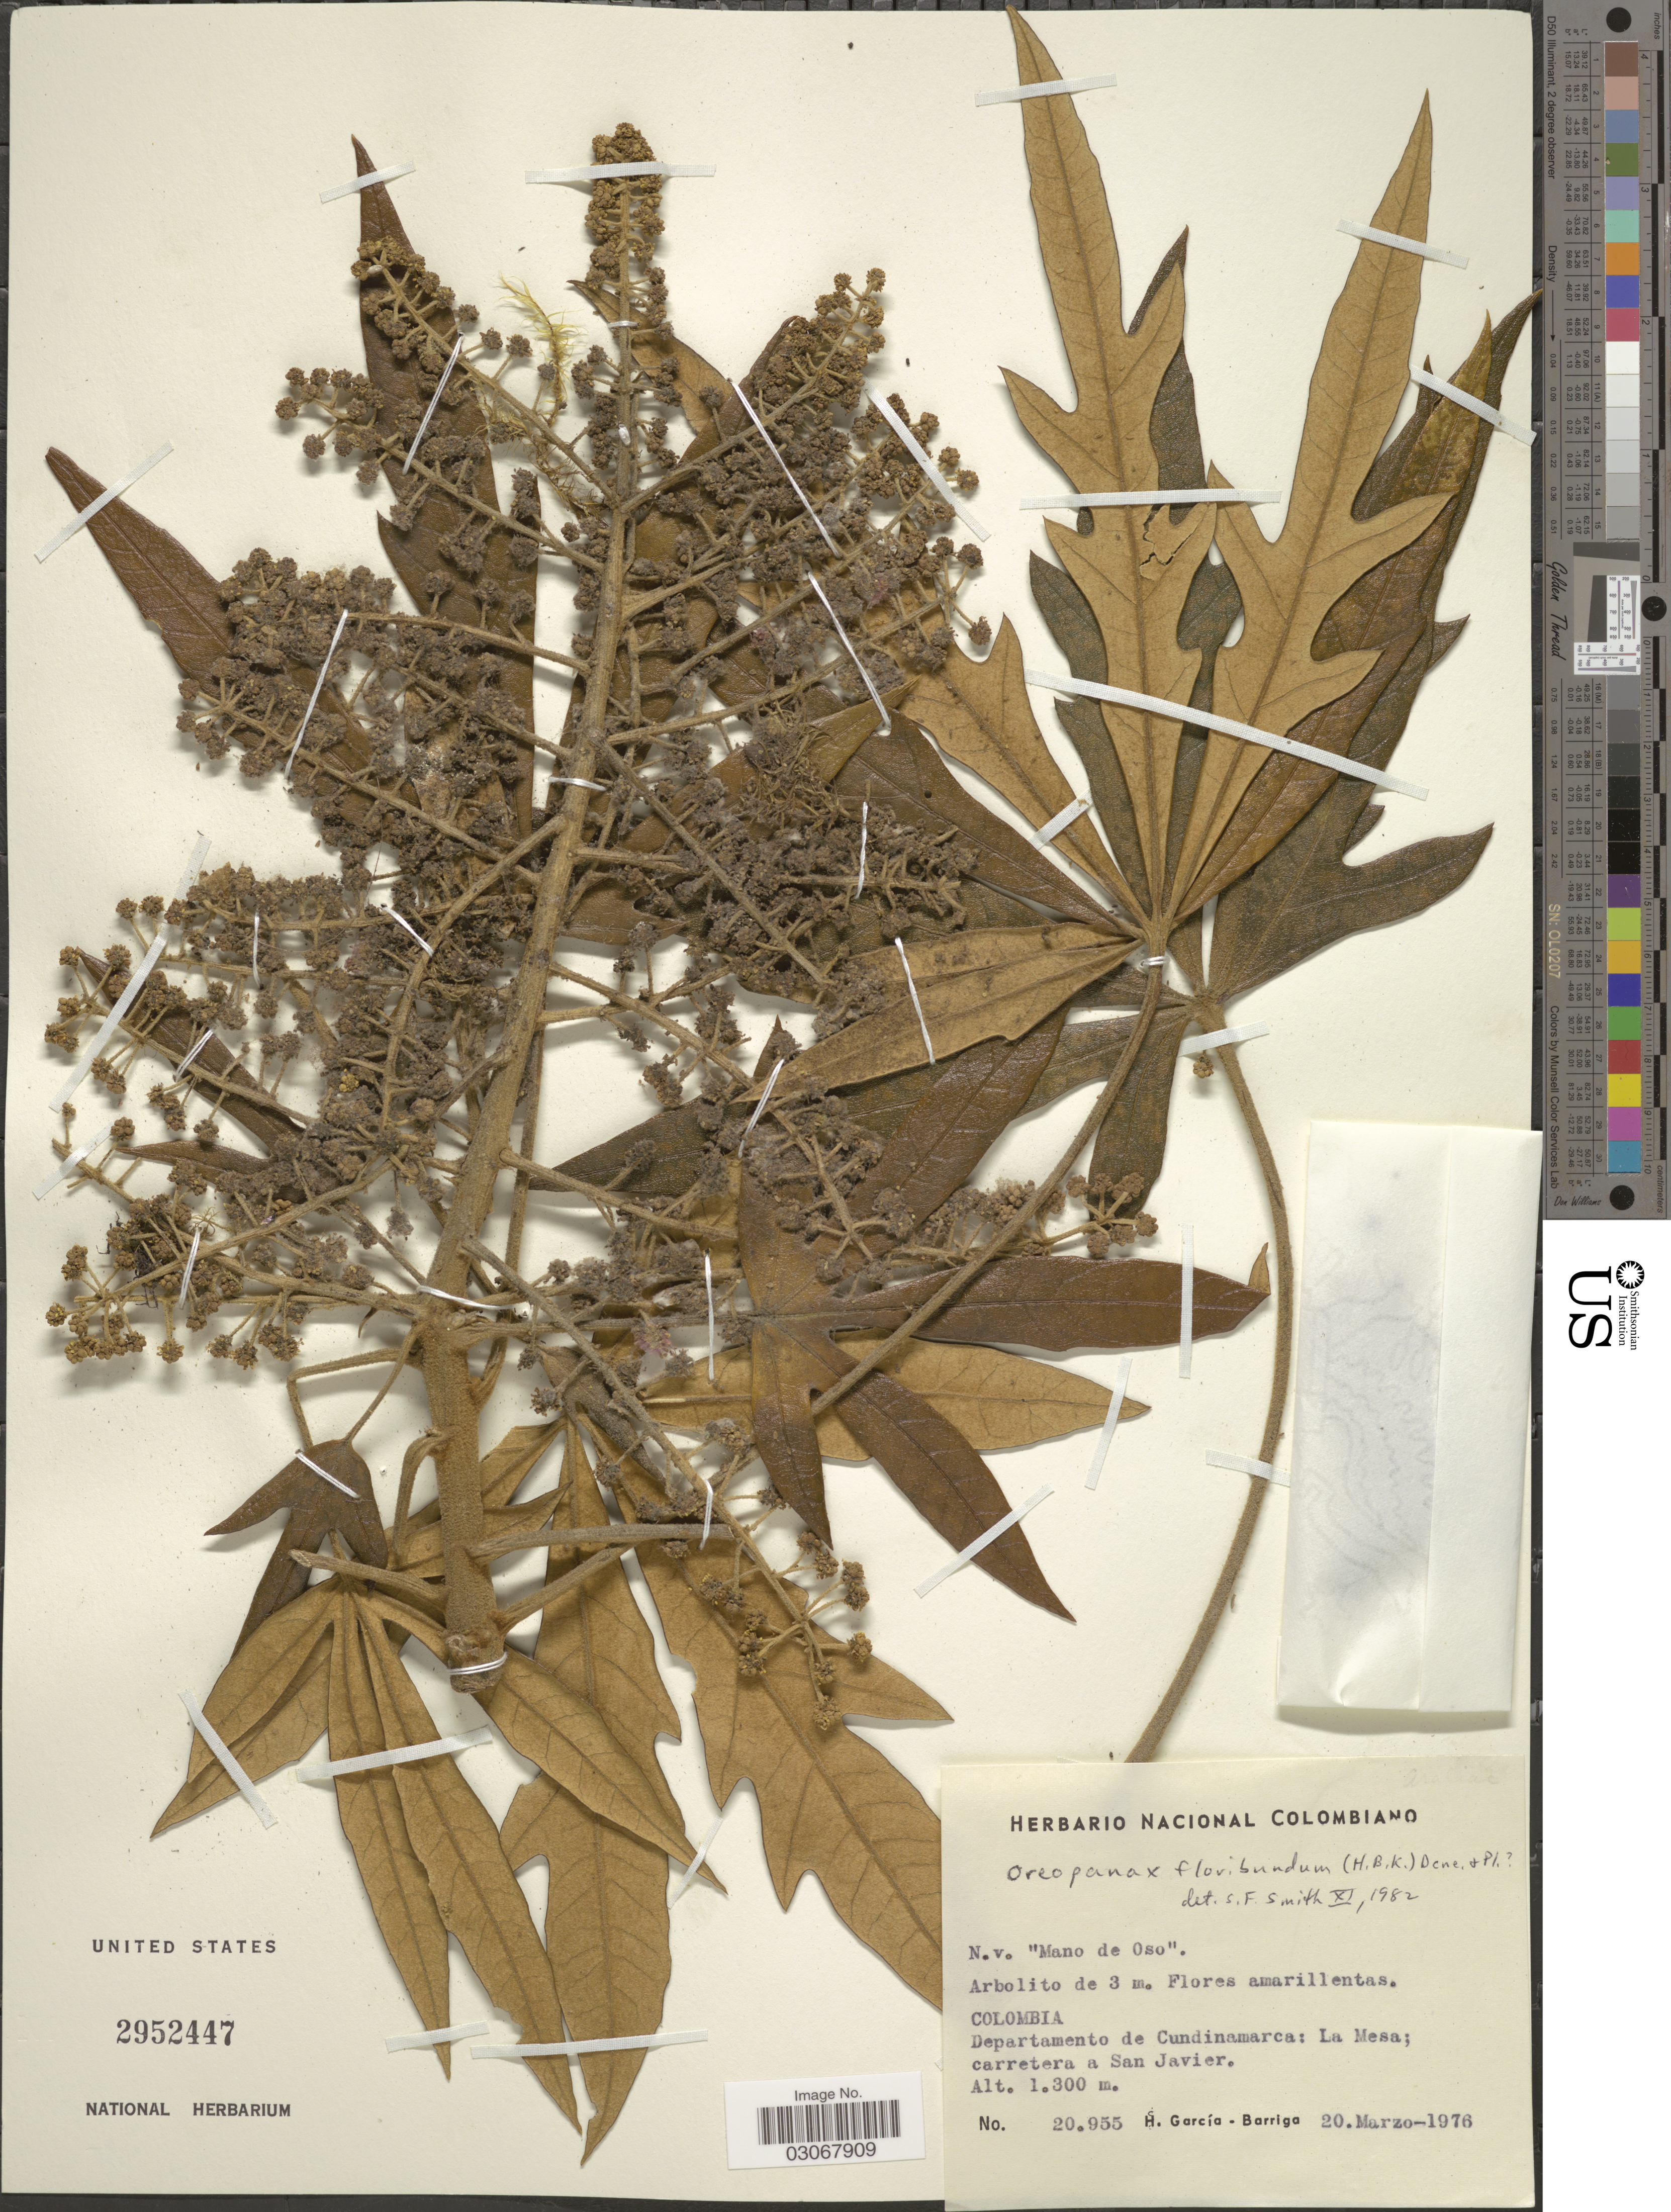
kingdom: Plantae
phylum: Tracheophyta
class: Magnoliopsida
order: Apiales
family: Araliaceae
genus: Oreopanax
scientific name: Oreopanax floribundus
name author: (Kunth) Decne. & Planch.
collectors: H. García Barriga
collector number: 20955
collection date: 1976-03-20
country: Colombia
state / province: Cundinamarca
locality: Departamento de Cundinamarca: La Mesa; carretera a San Javier.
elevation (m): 1300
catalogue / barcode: US 2952447